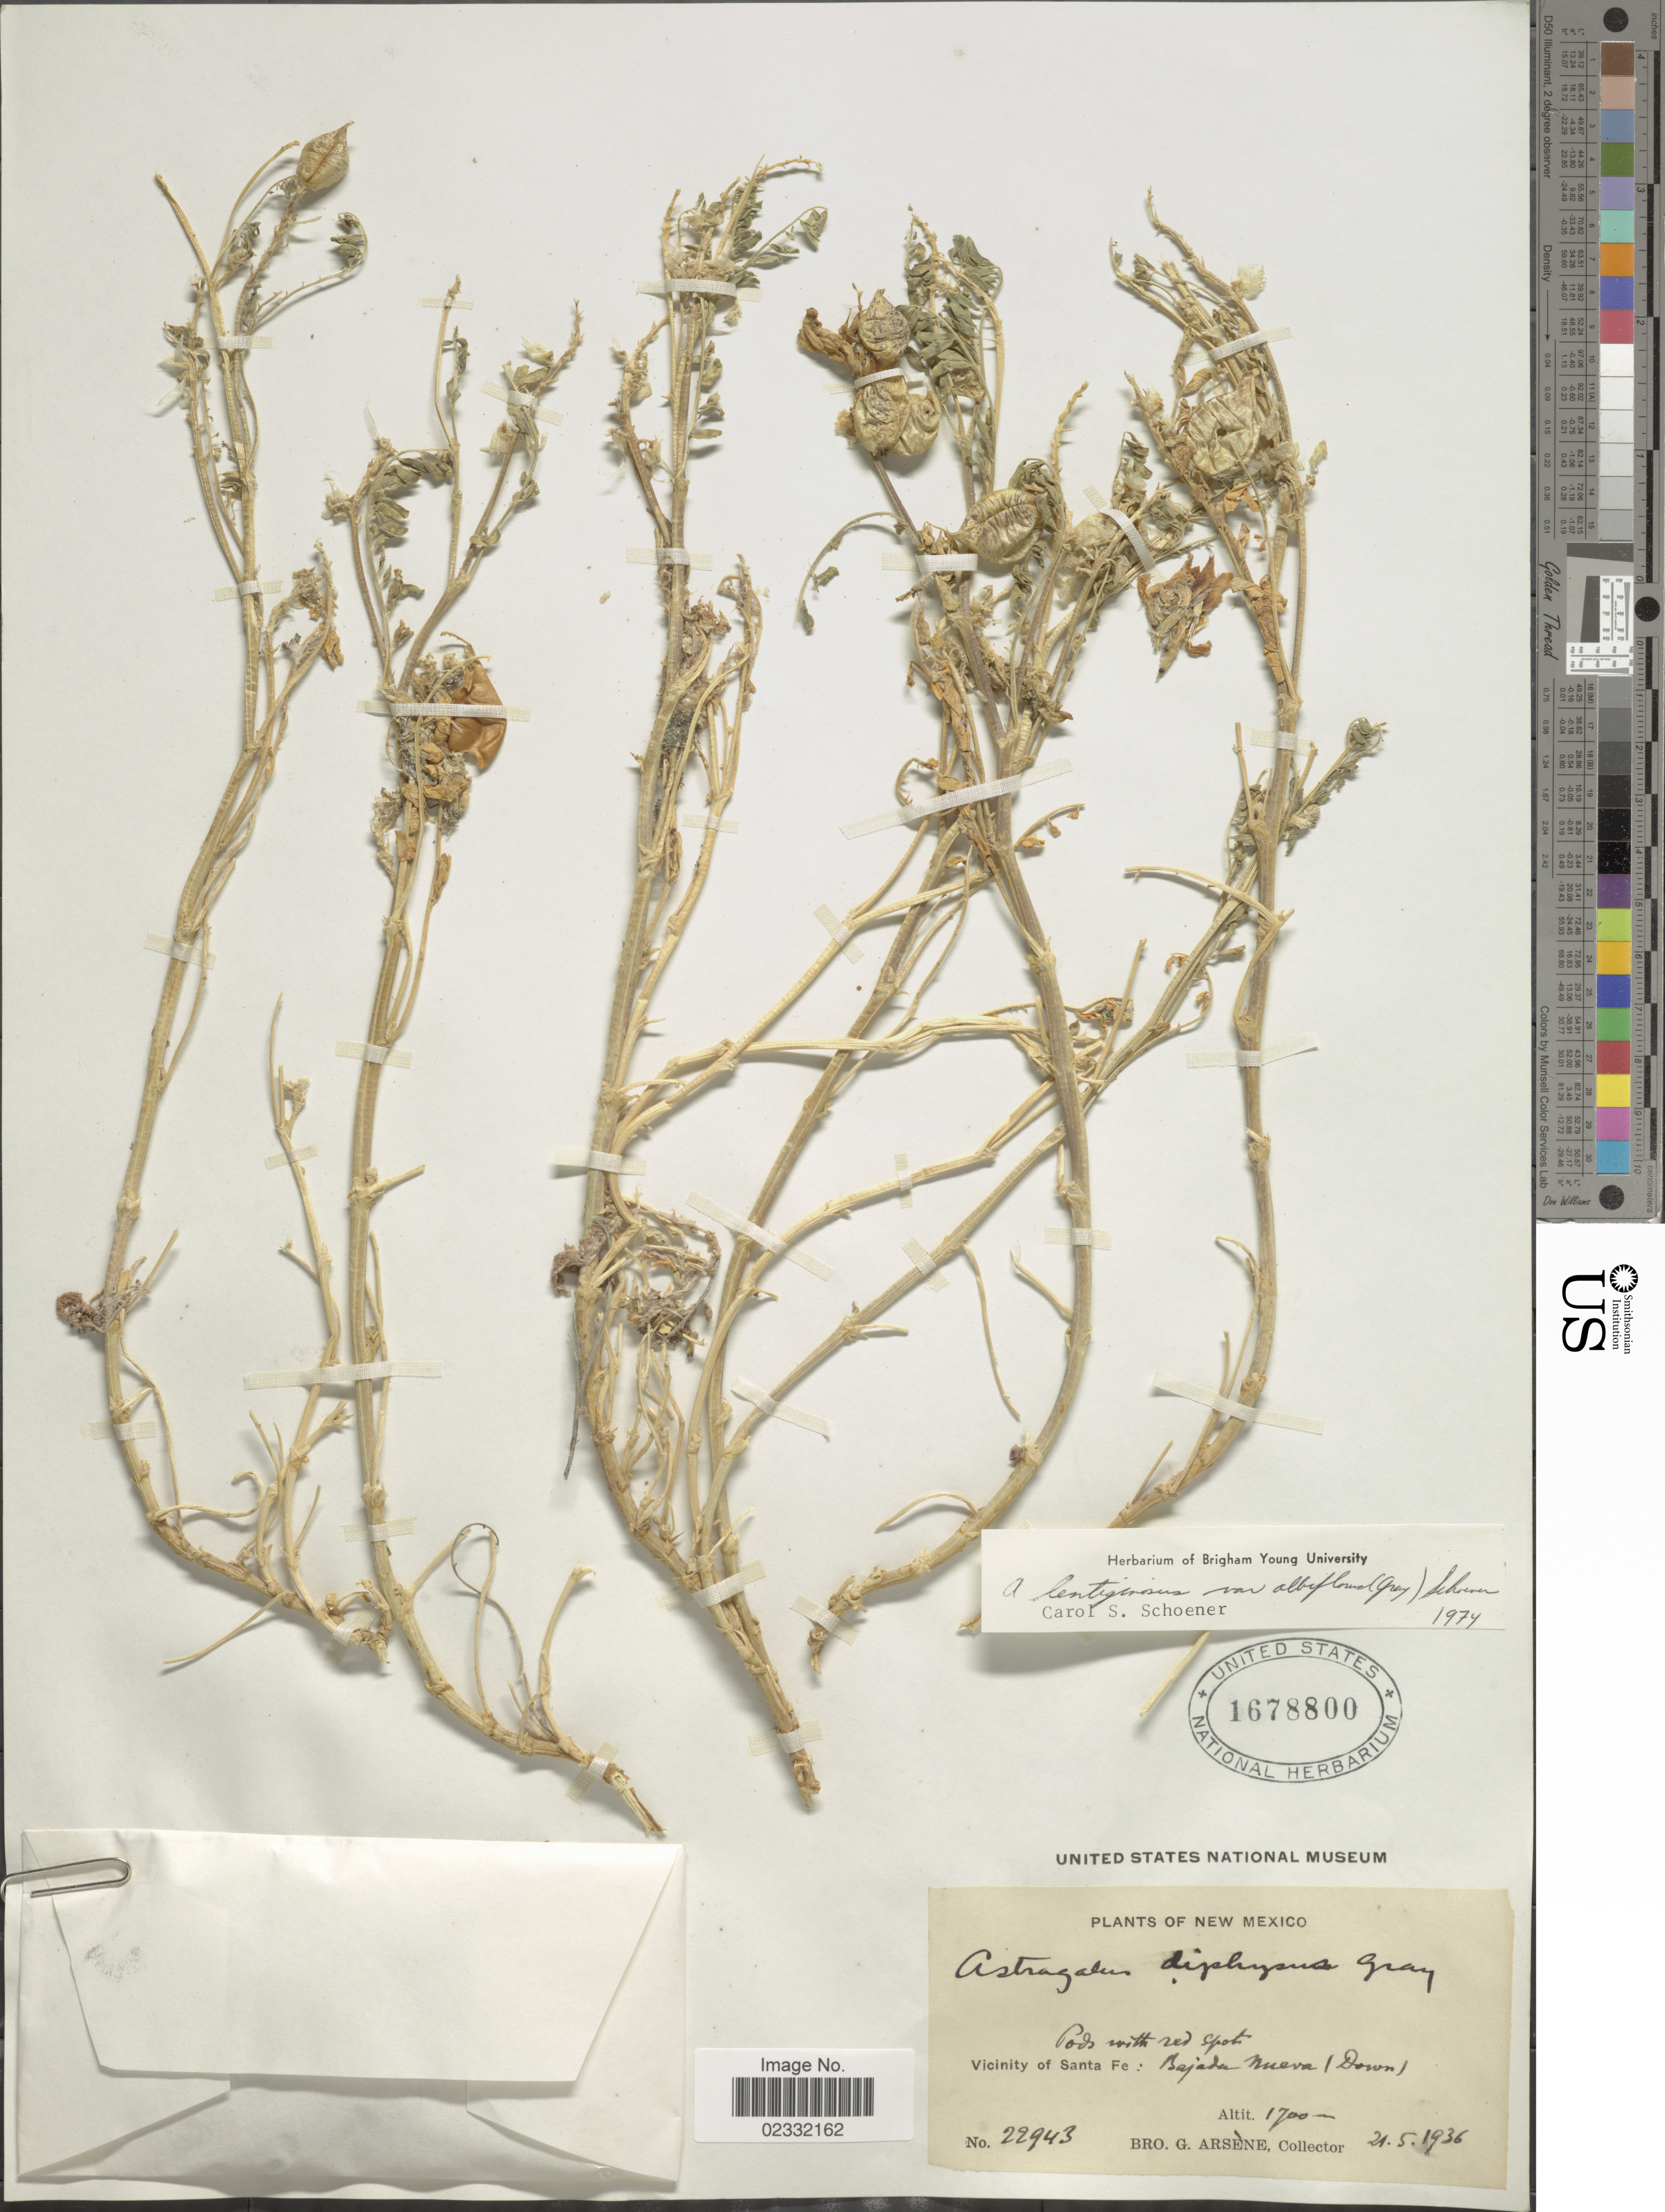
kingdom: Plantae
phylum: Tracheophyta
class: Magnoliopsida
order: Fabales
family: Fabaceae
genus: Astragalus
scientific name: Astragalus lentiginosus var. albiflorus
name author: (A. Gray) Schoener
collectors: Bro. G. Arsène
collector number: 22943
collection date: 1936-05-21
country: United States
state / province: New Mexico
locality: Vicinity of Santa Fe: Bajada Nueva (Down)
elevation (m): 1700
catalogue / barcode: US 1678800